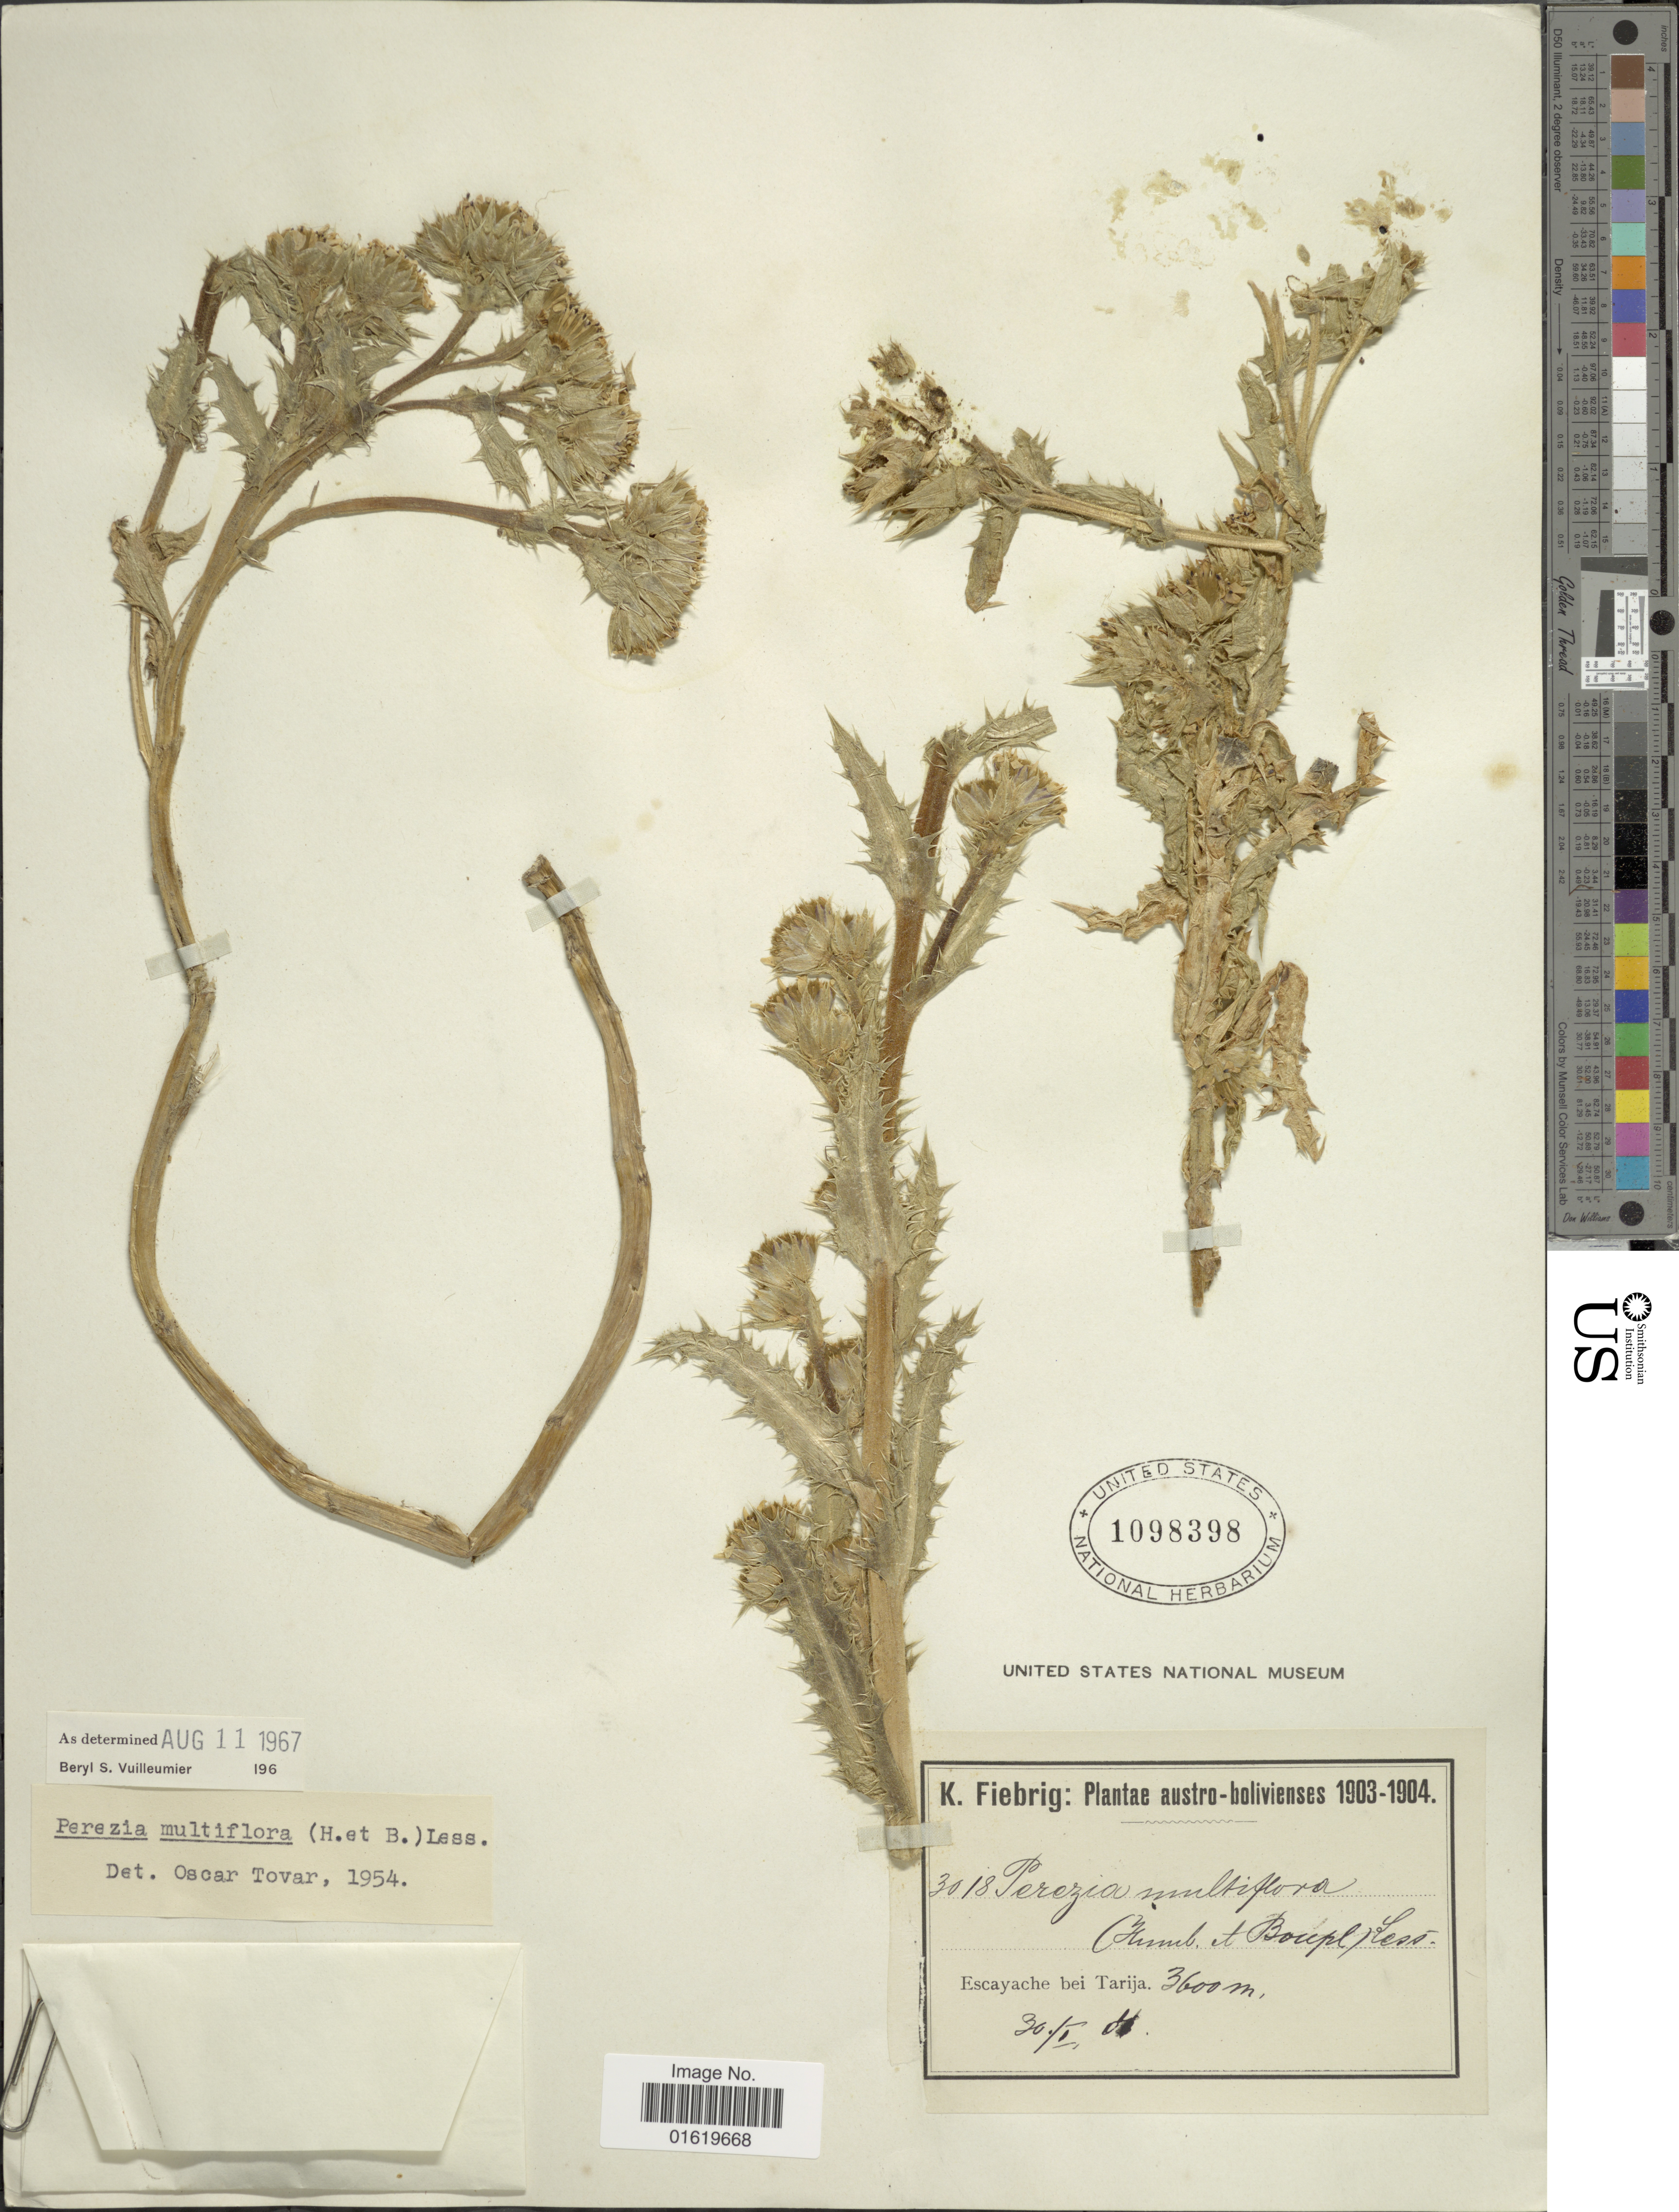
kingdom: Plantae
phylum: Tracheophyta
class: Magnoliopsida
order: Asterales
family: Asteraceae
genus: Perezia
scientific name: Perezia multiflora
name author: Less.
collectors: K. Fiebrig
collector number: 3018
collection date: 1903-01-30/1904-01-30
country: Bolivia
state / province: Tarija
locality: Escayache bei Tarija.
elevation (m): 3600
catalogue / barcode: US 1098398